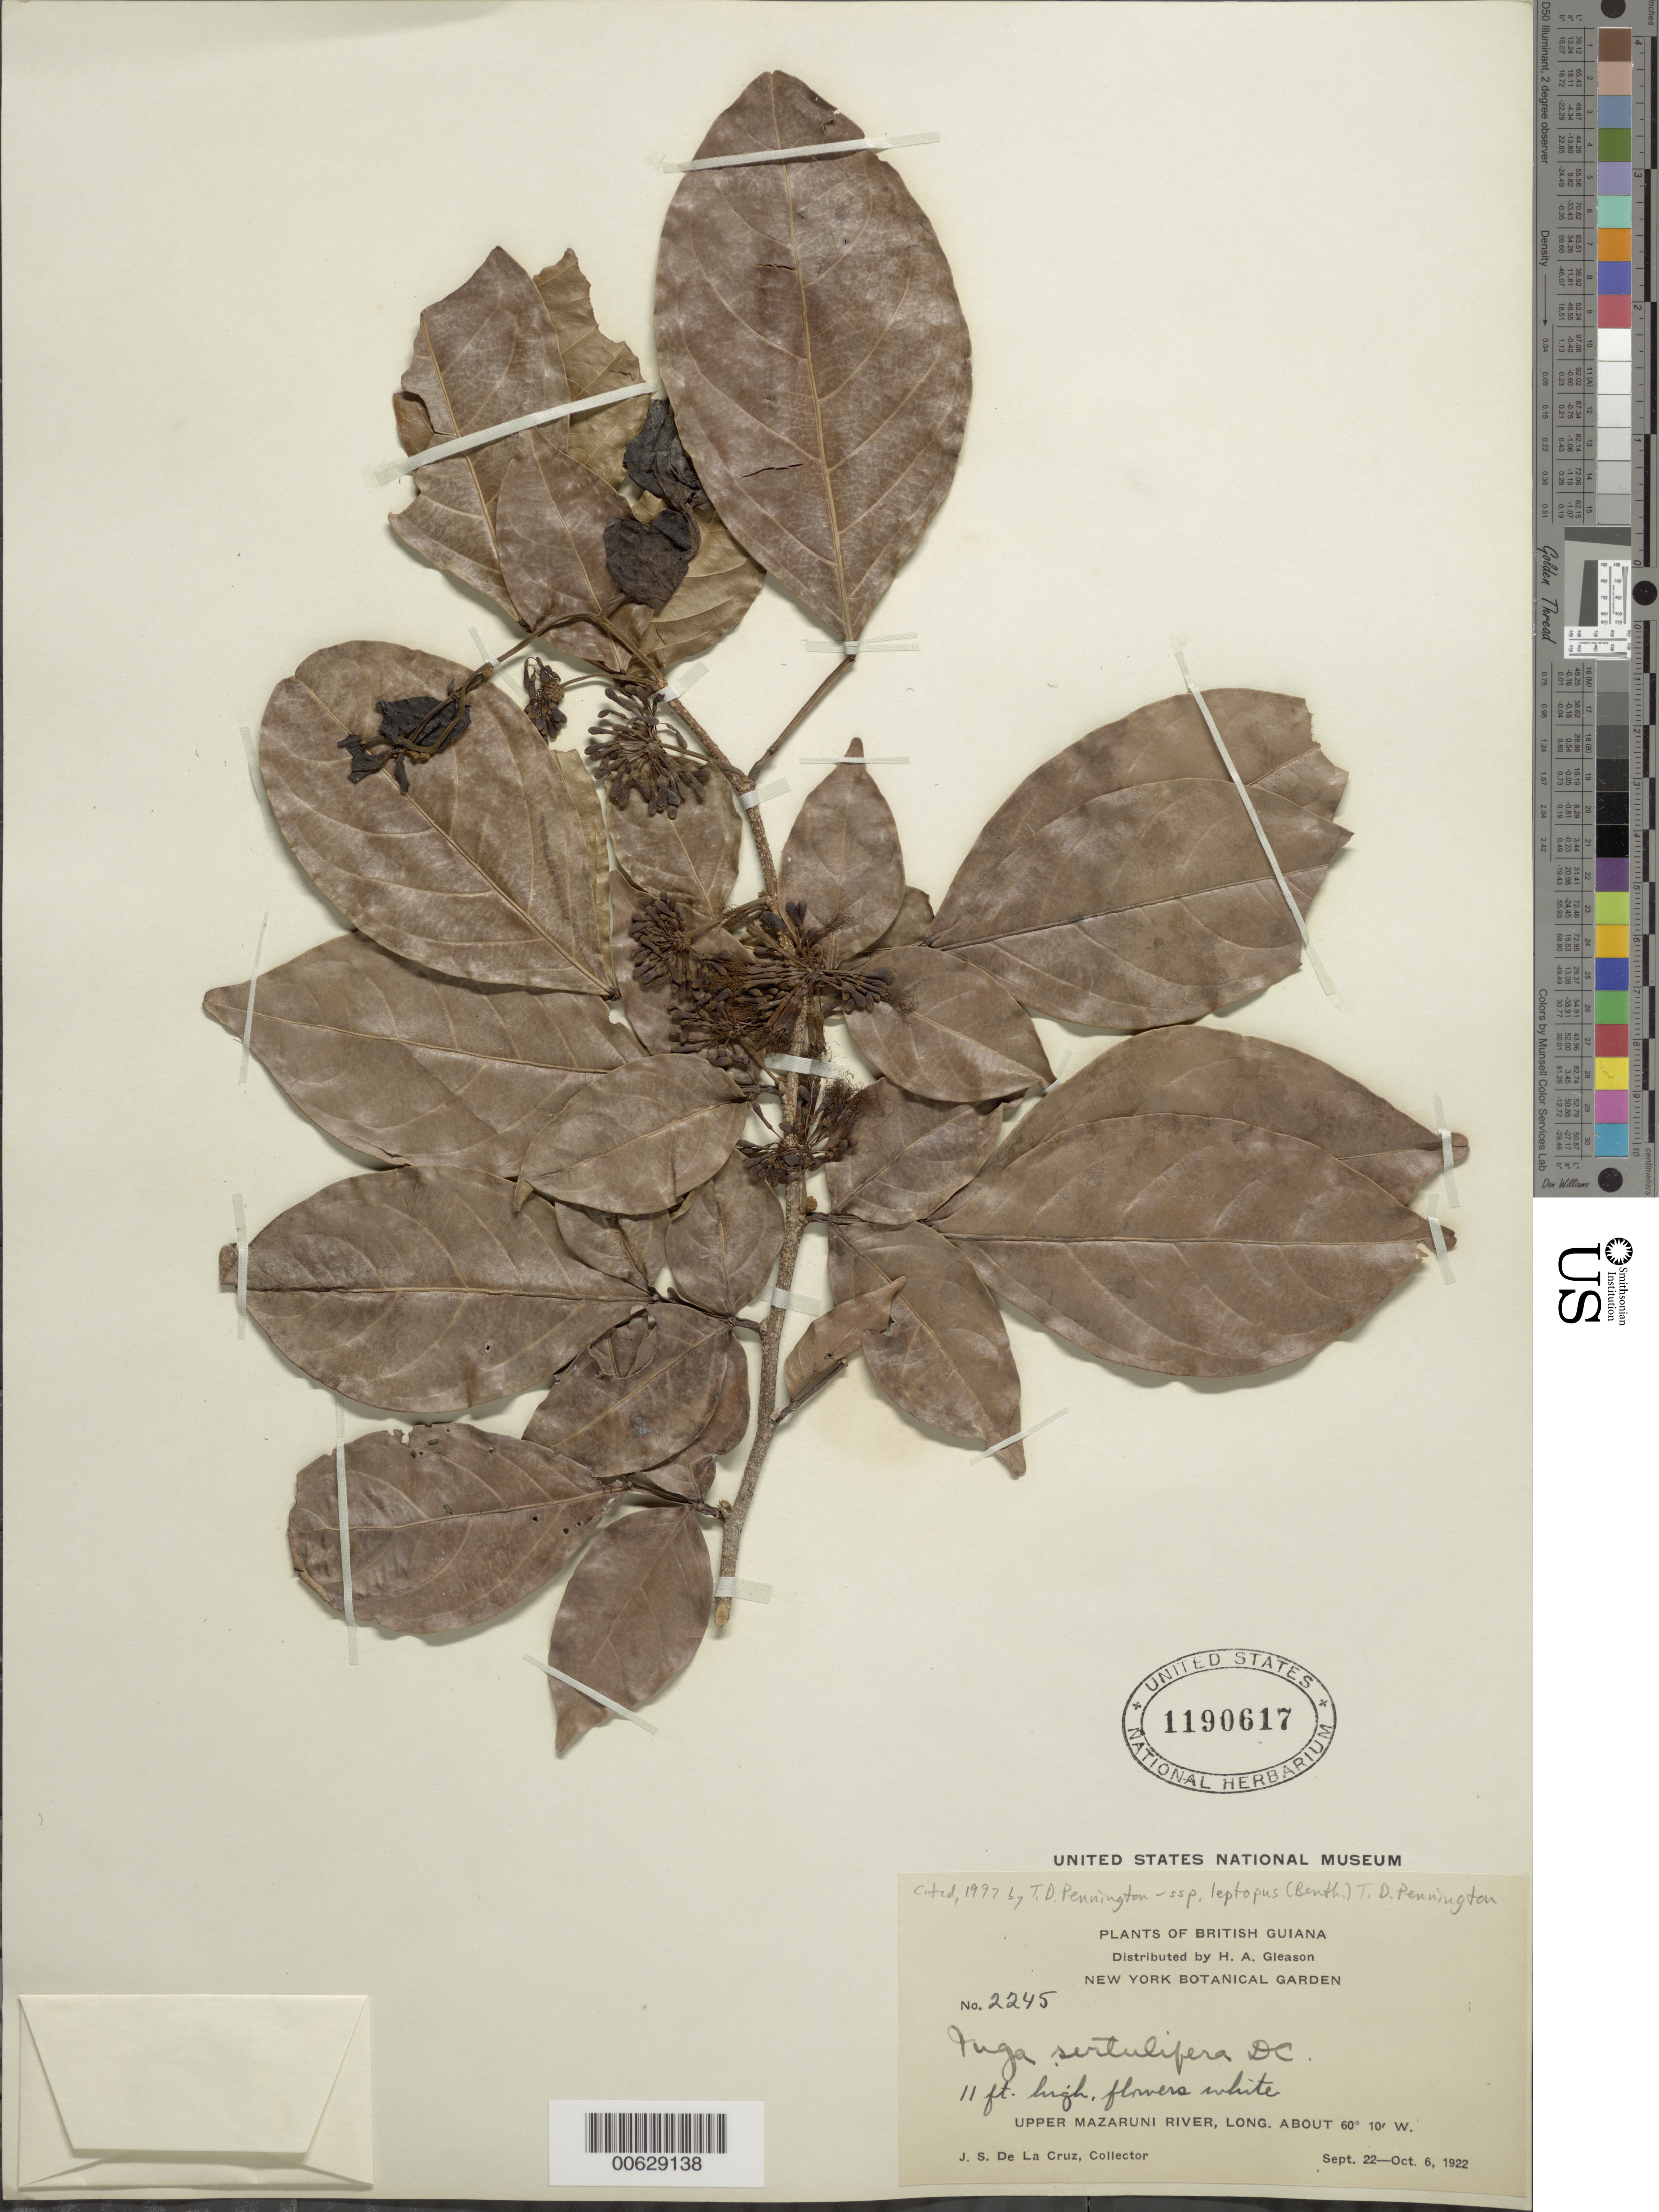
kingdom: Plantae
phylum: Tracheophyta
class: Magnoliopsida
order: Fabales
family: Fabaceae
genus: Inga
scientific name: Inga sertulifera subsp. leptopus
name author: (Benth.) T.D. Penn.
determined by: Pennington, T. D., (K)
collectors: J. S. de la Cruz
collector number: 2245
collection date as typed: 22-Sep-22 to 6-Oct-22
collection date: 1922-09-22/1922-10-06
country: Guyana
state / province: Cuyuni-Mazaruni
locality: Upper Mazaruni R.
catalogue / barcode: US 1190617